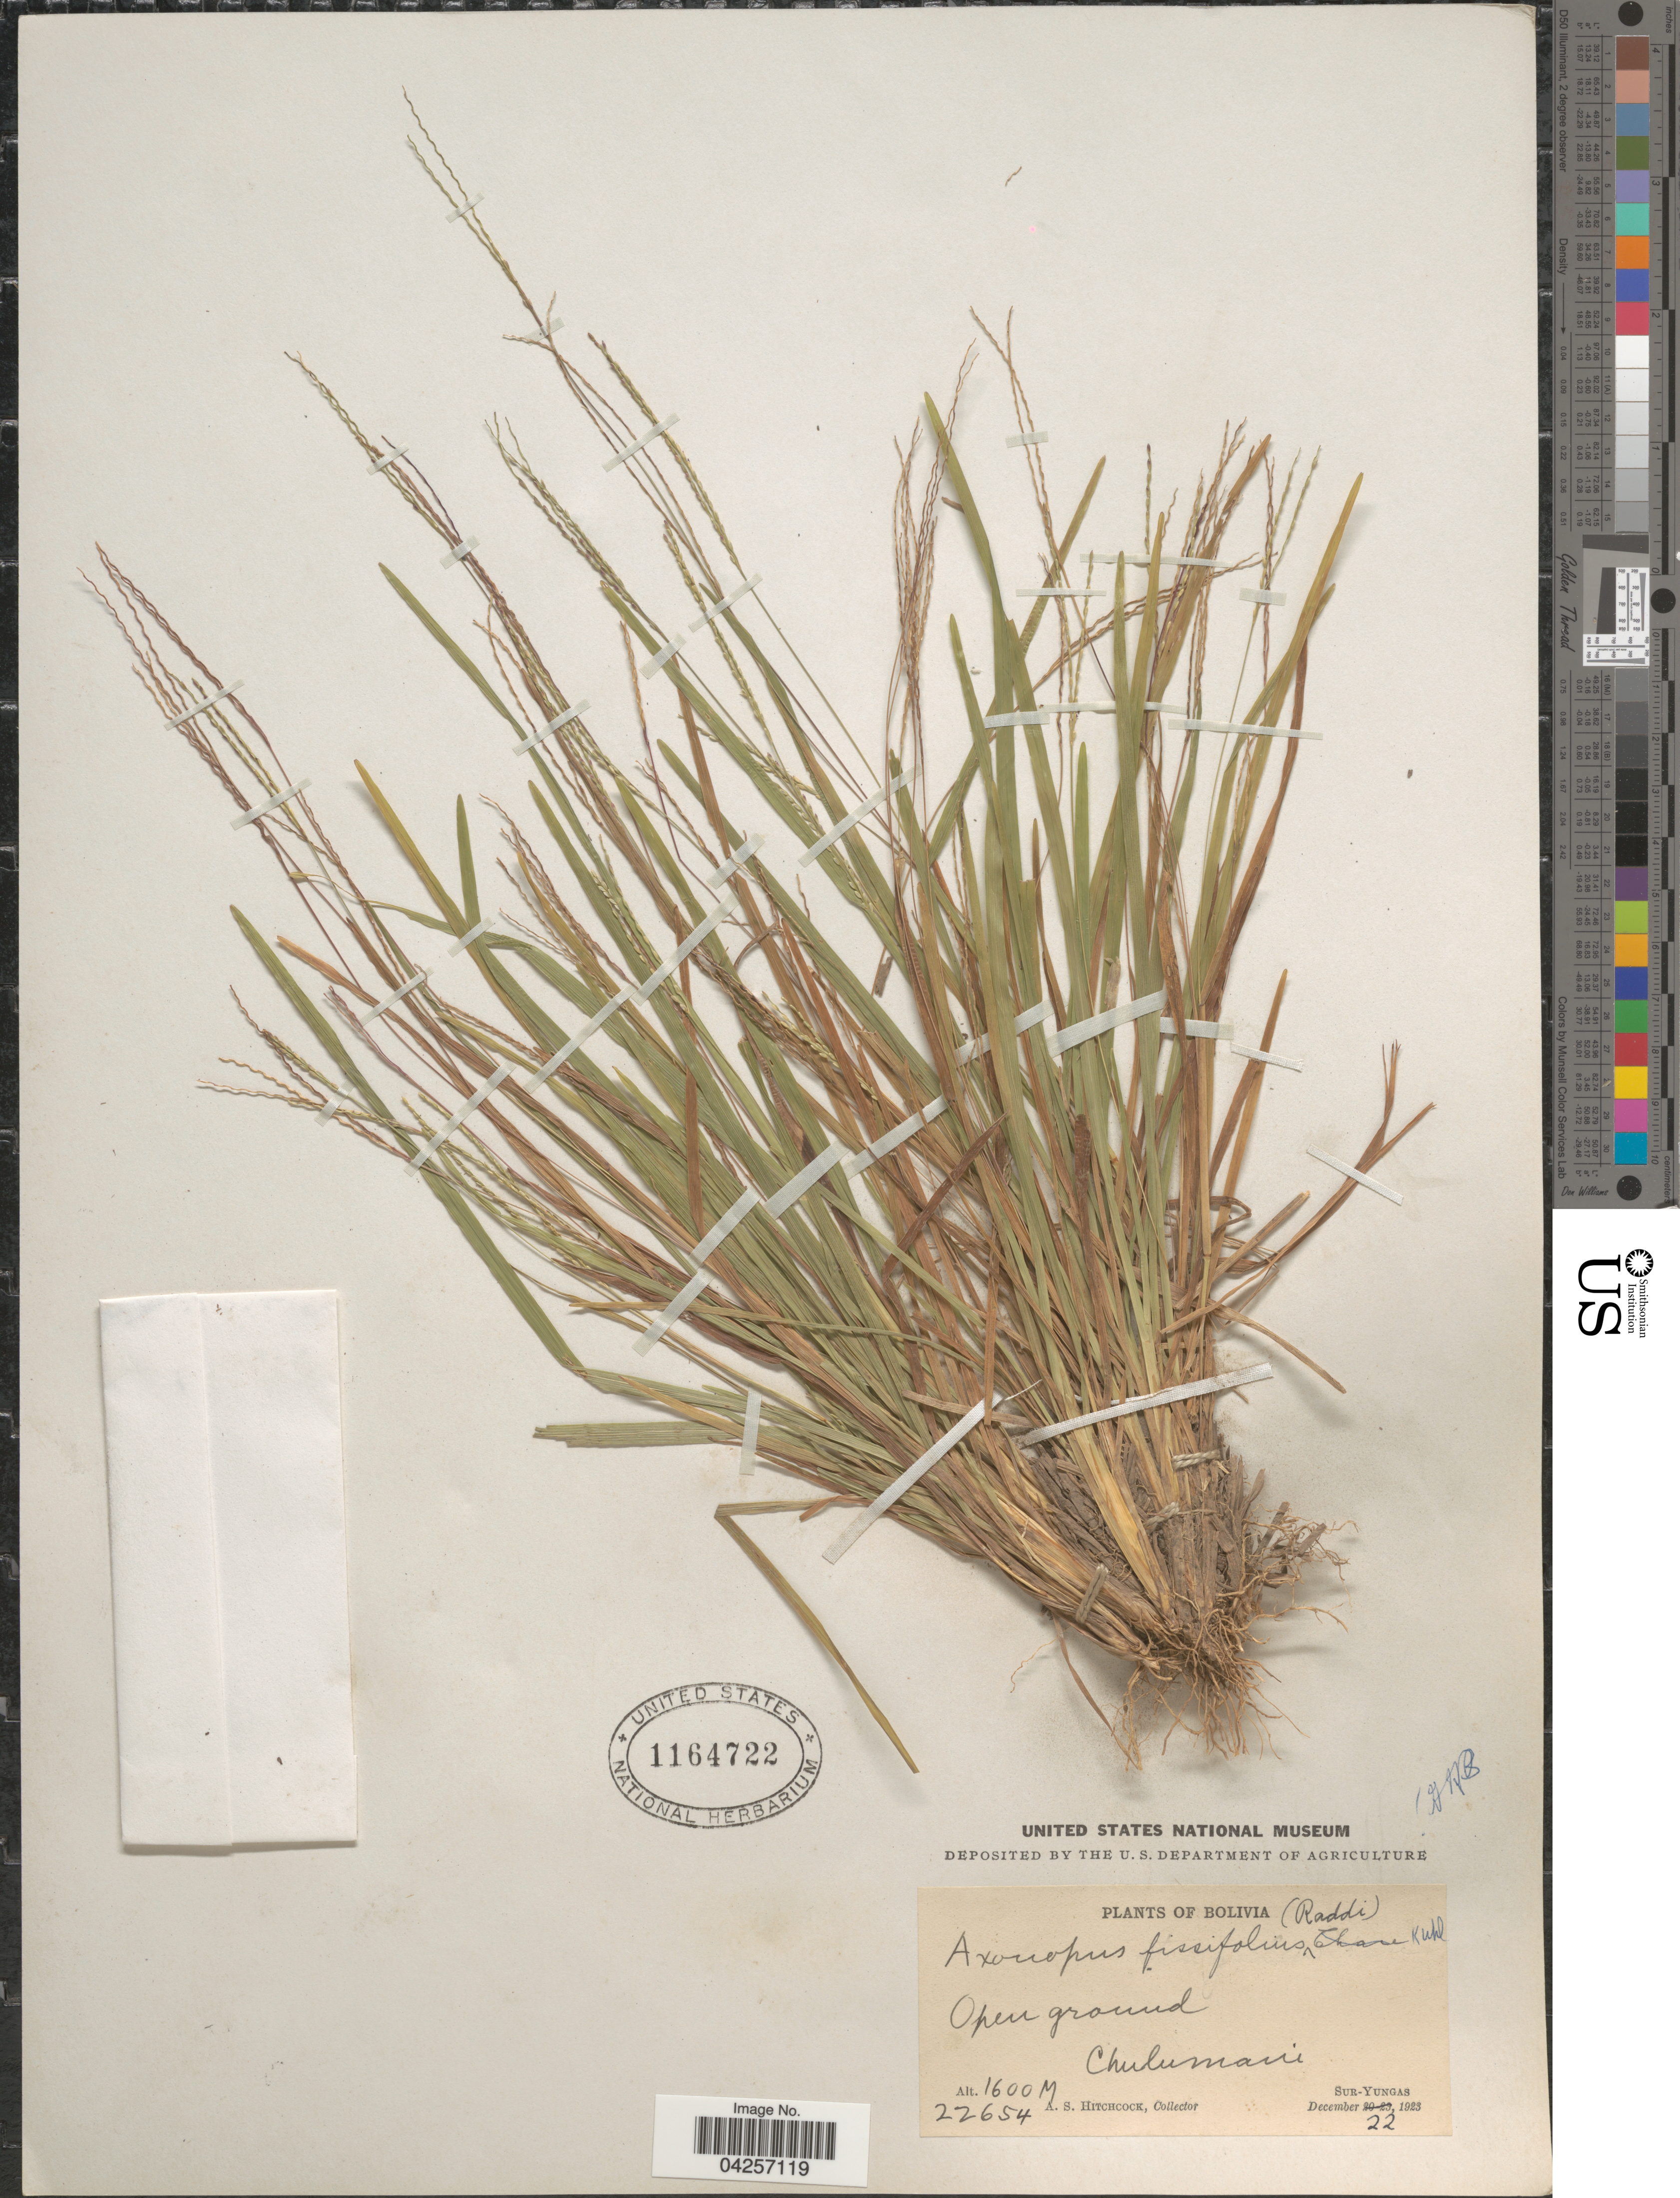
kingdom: Plantae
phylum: Tracheophyta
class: Liliopsida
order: Poales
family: Poaceae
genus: Axonopus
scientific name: Axonopus fissifolius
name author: (Raddi) Kuhlm.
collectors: A. S. Hitchcock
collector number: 22654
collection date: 1923-12-22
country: Bolivia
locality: Chulumani. Sur-Yungas.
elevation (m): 1600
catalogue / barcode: US 1164722